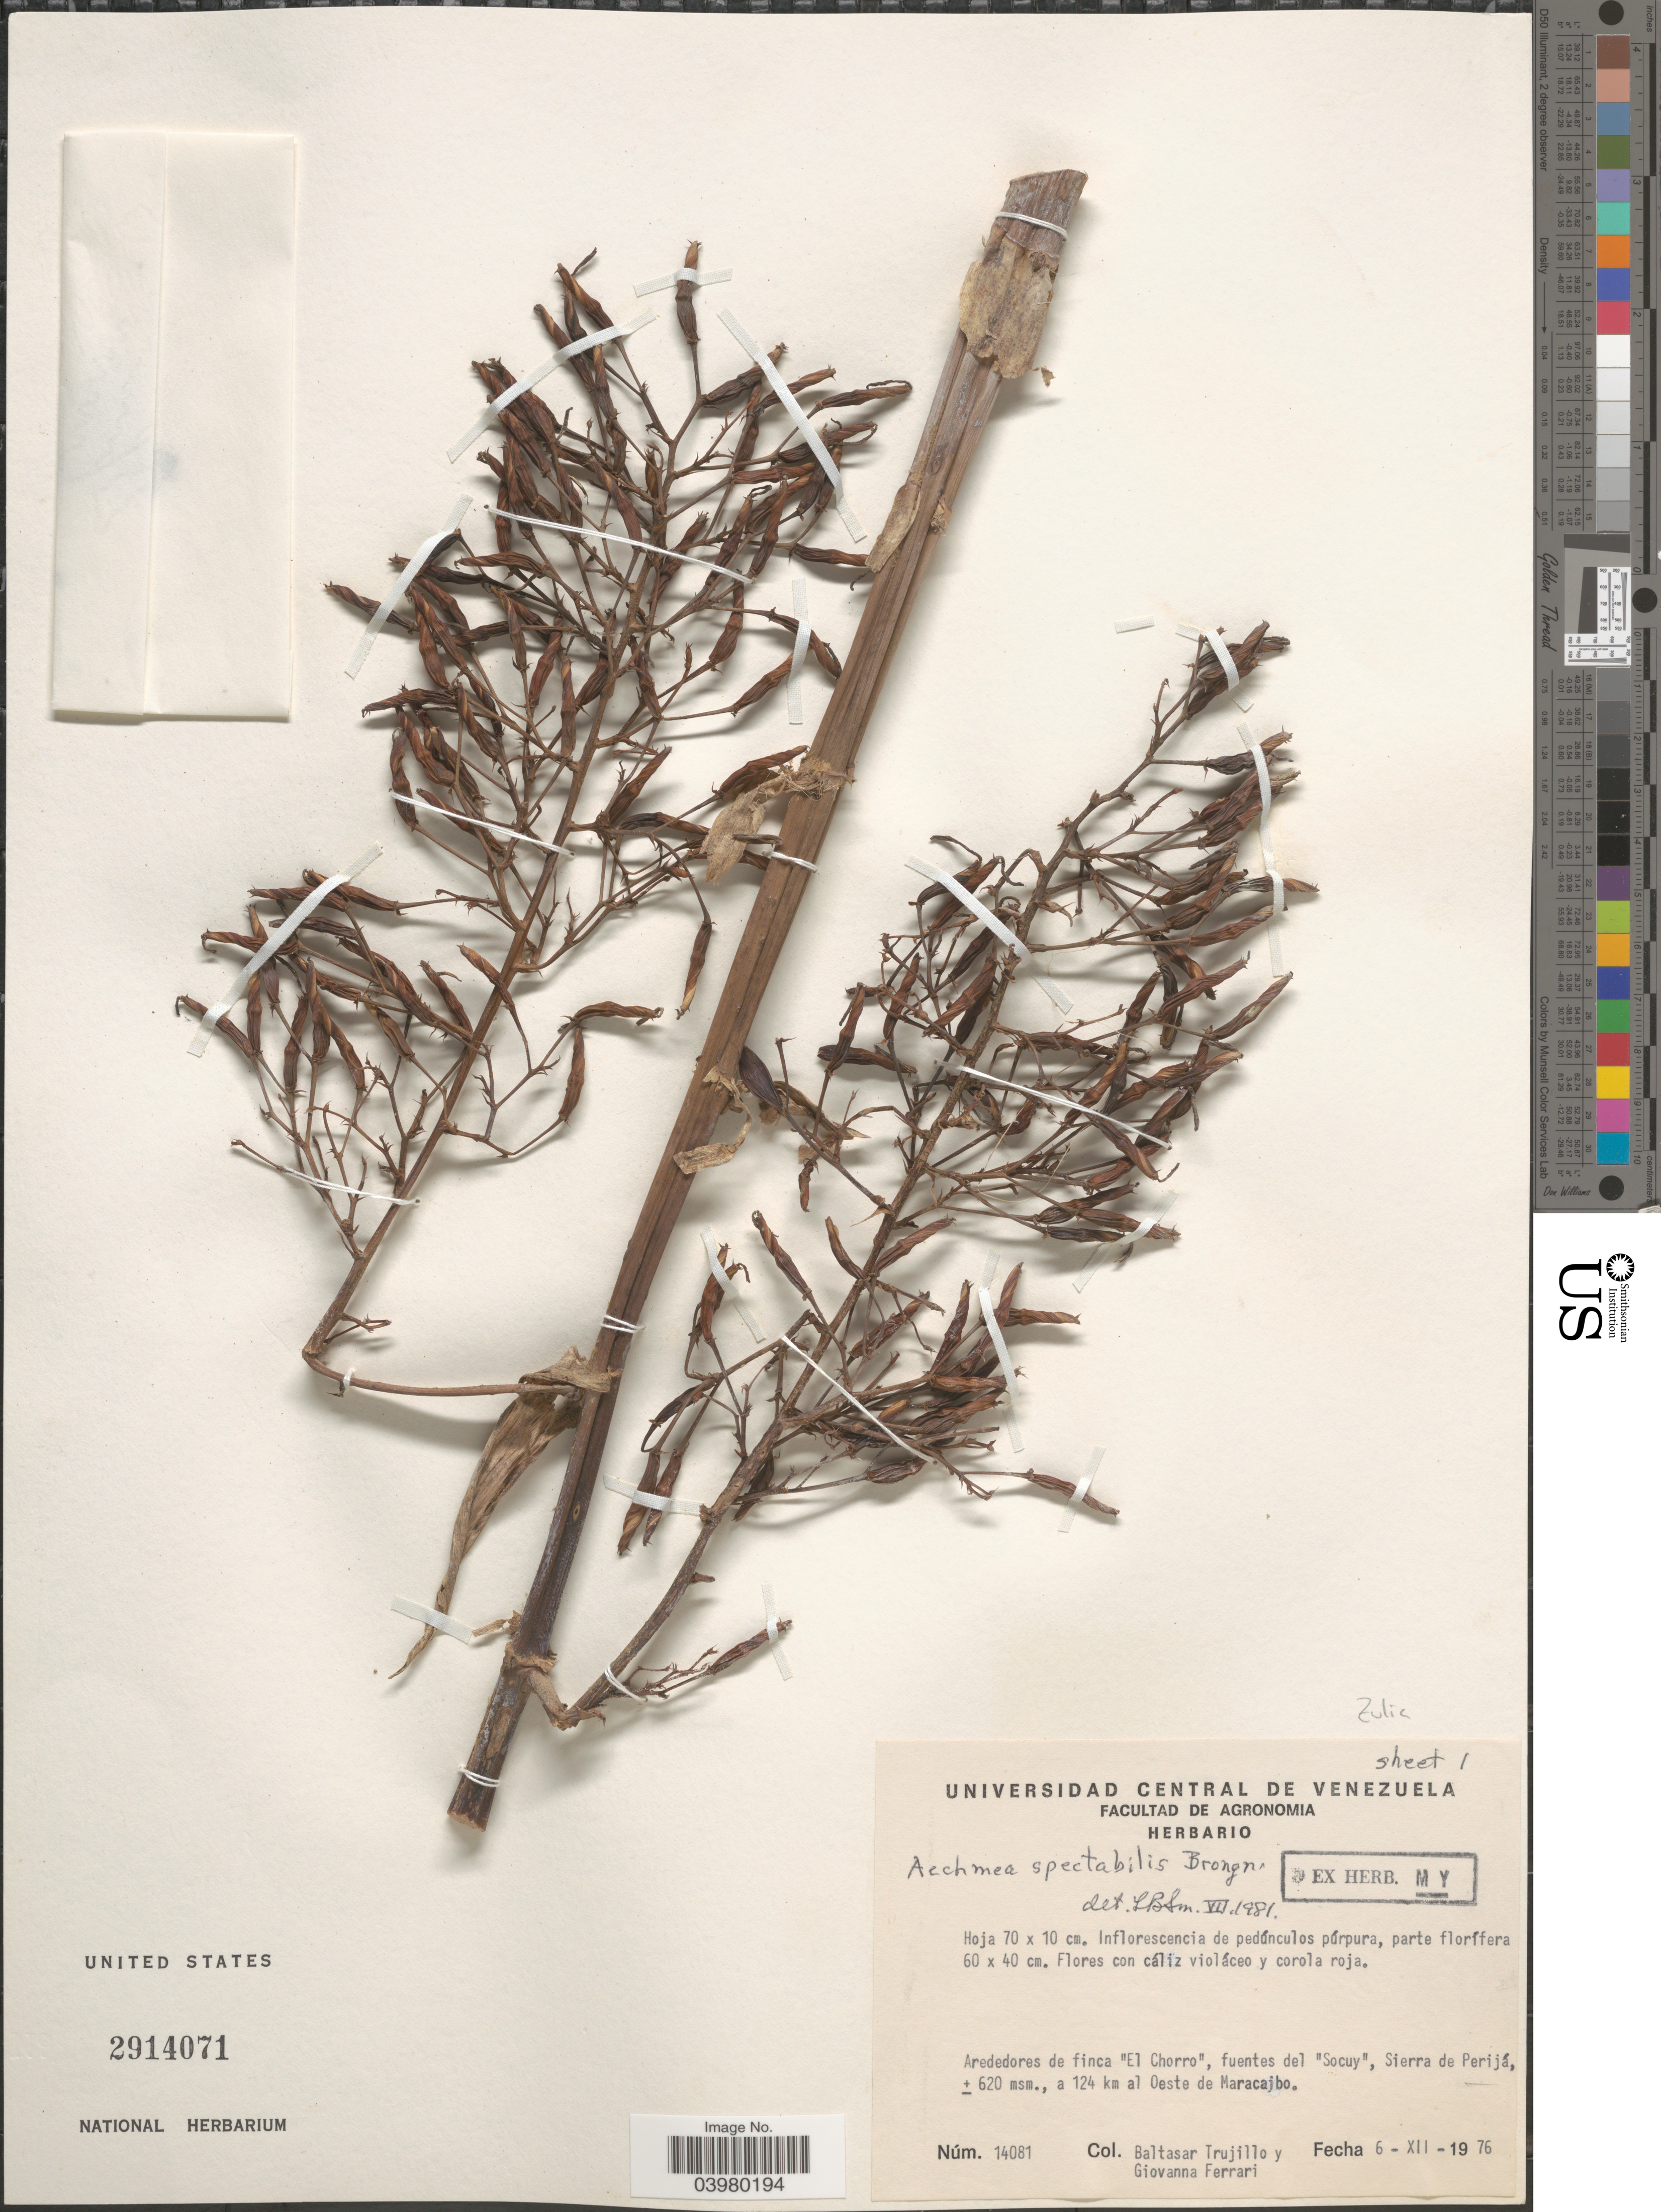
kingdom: Plantae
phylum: Tracheophyta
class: Liliopsida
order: Poales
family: Bromeliaceae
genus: Aechmea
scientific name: Aechmea spectabilis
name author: Brongn. ex Houllet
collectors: B. Trujillo & G. Ferrari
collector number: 14081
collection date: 1976-12-06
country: Venezuela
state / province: Zulia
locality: Arededores de finca "El Chorro", fuentes del "Socuy", Sierra de Perijá, a 124 km al Oeste de Maracajbo.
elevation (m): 620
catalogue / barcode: US 2914071